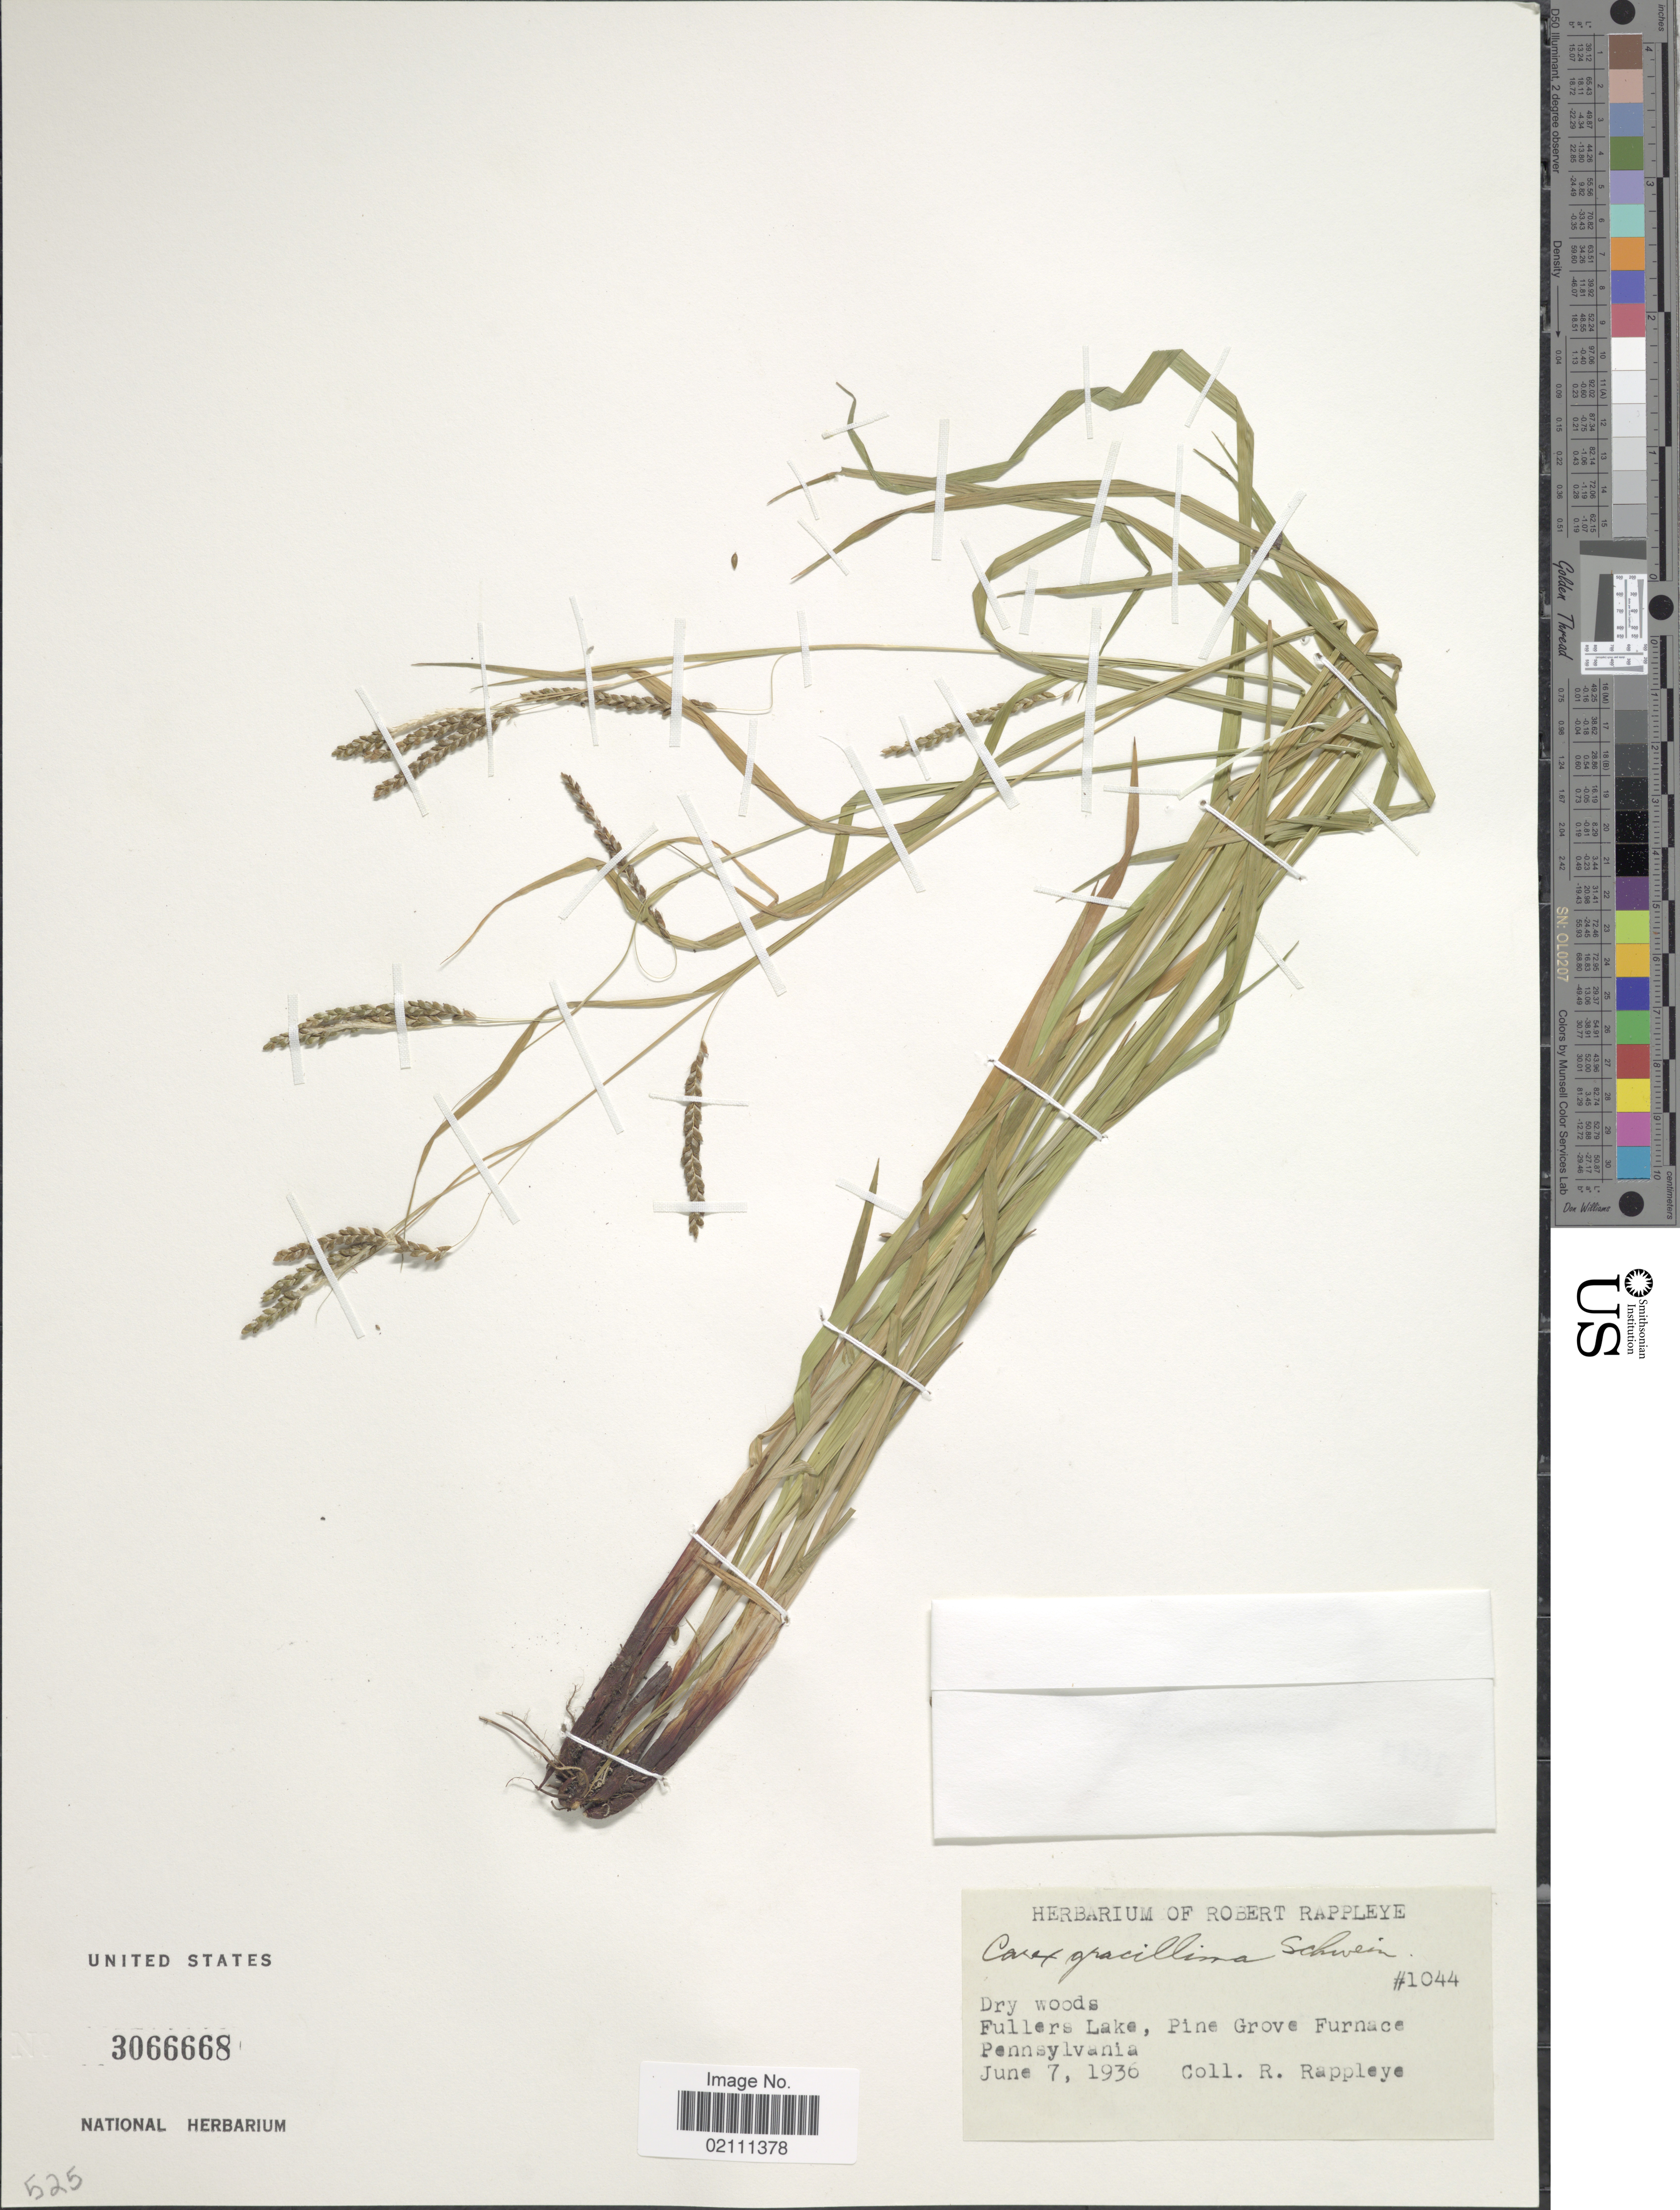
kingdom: Plantae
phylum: Tracheophyta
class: Liliopsida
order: Poales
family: Cyperaceae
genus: Carex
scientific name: Carex gracillima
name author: Schwein.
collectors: R. Rappleye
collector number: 1044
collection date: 1936-06-07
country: United States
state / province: Pennsylvania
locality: Fullers Lake, Pine Grove Furnace.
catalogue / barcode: US 3066668